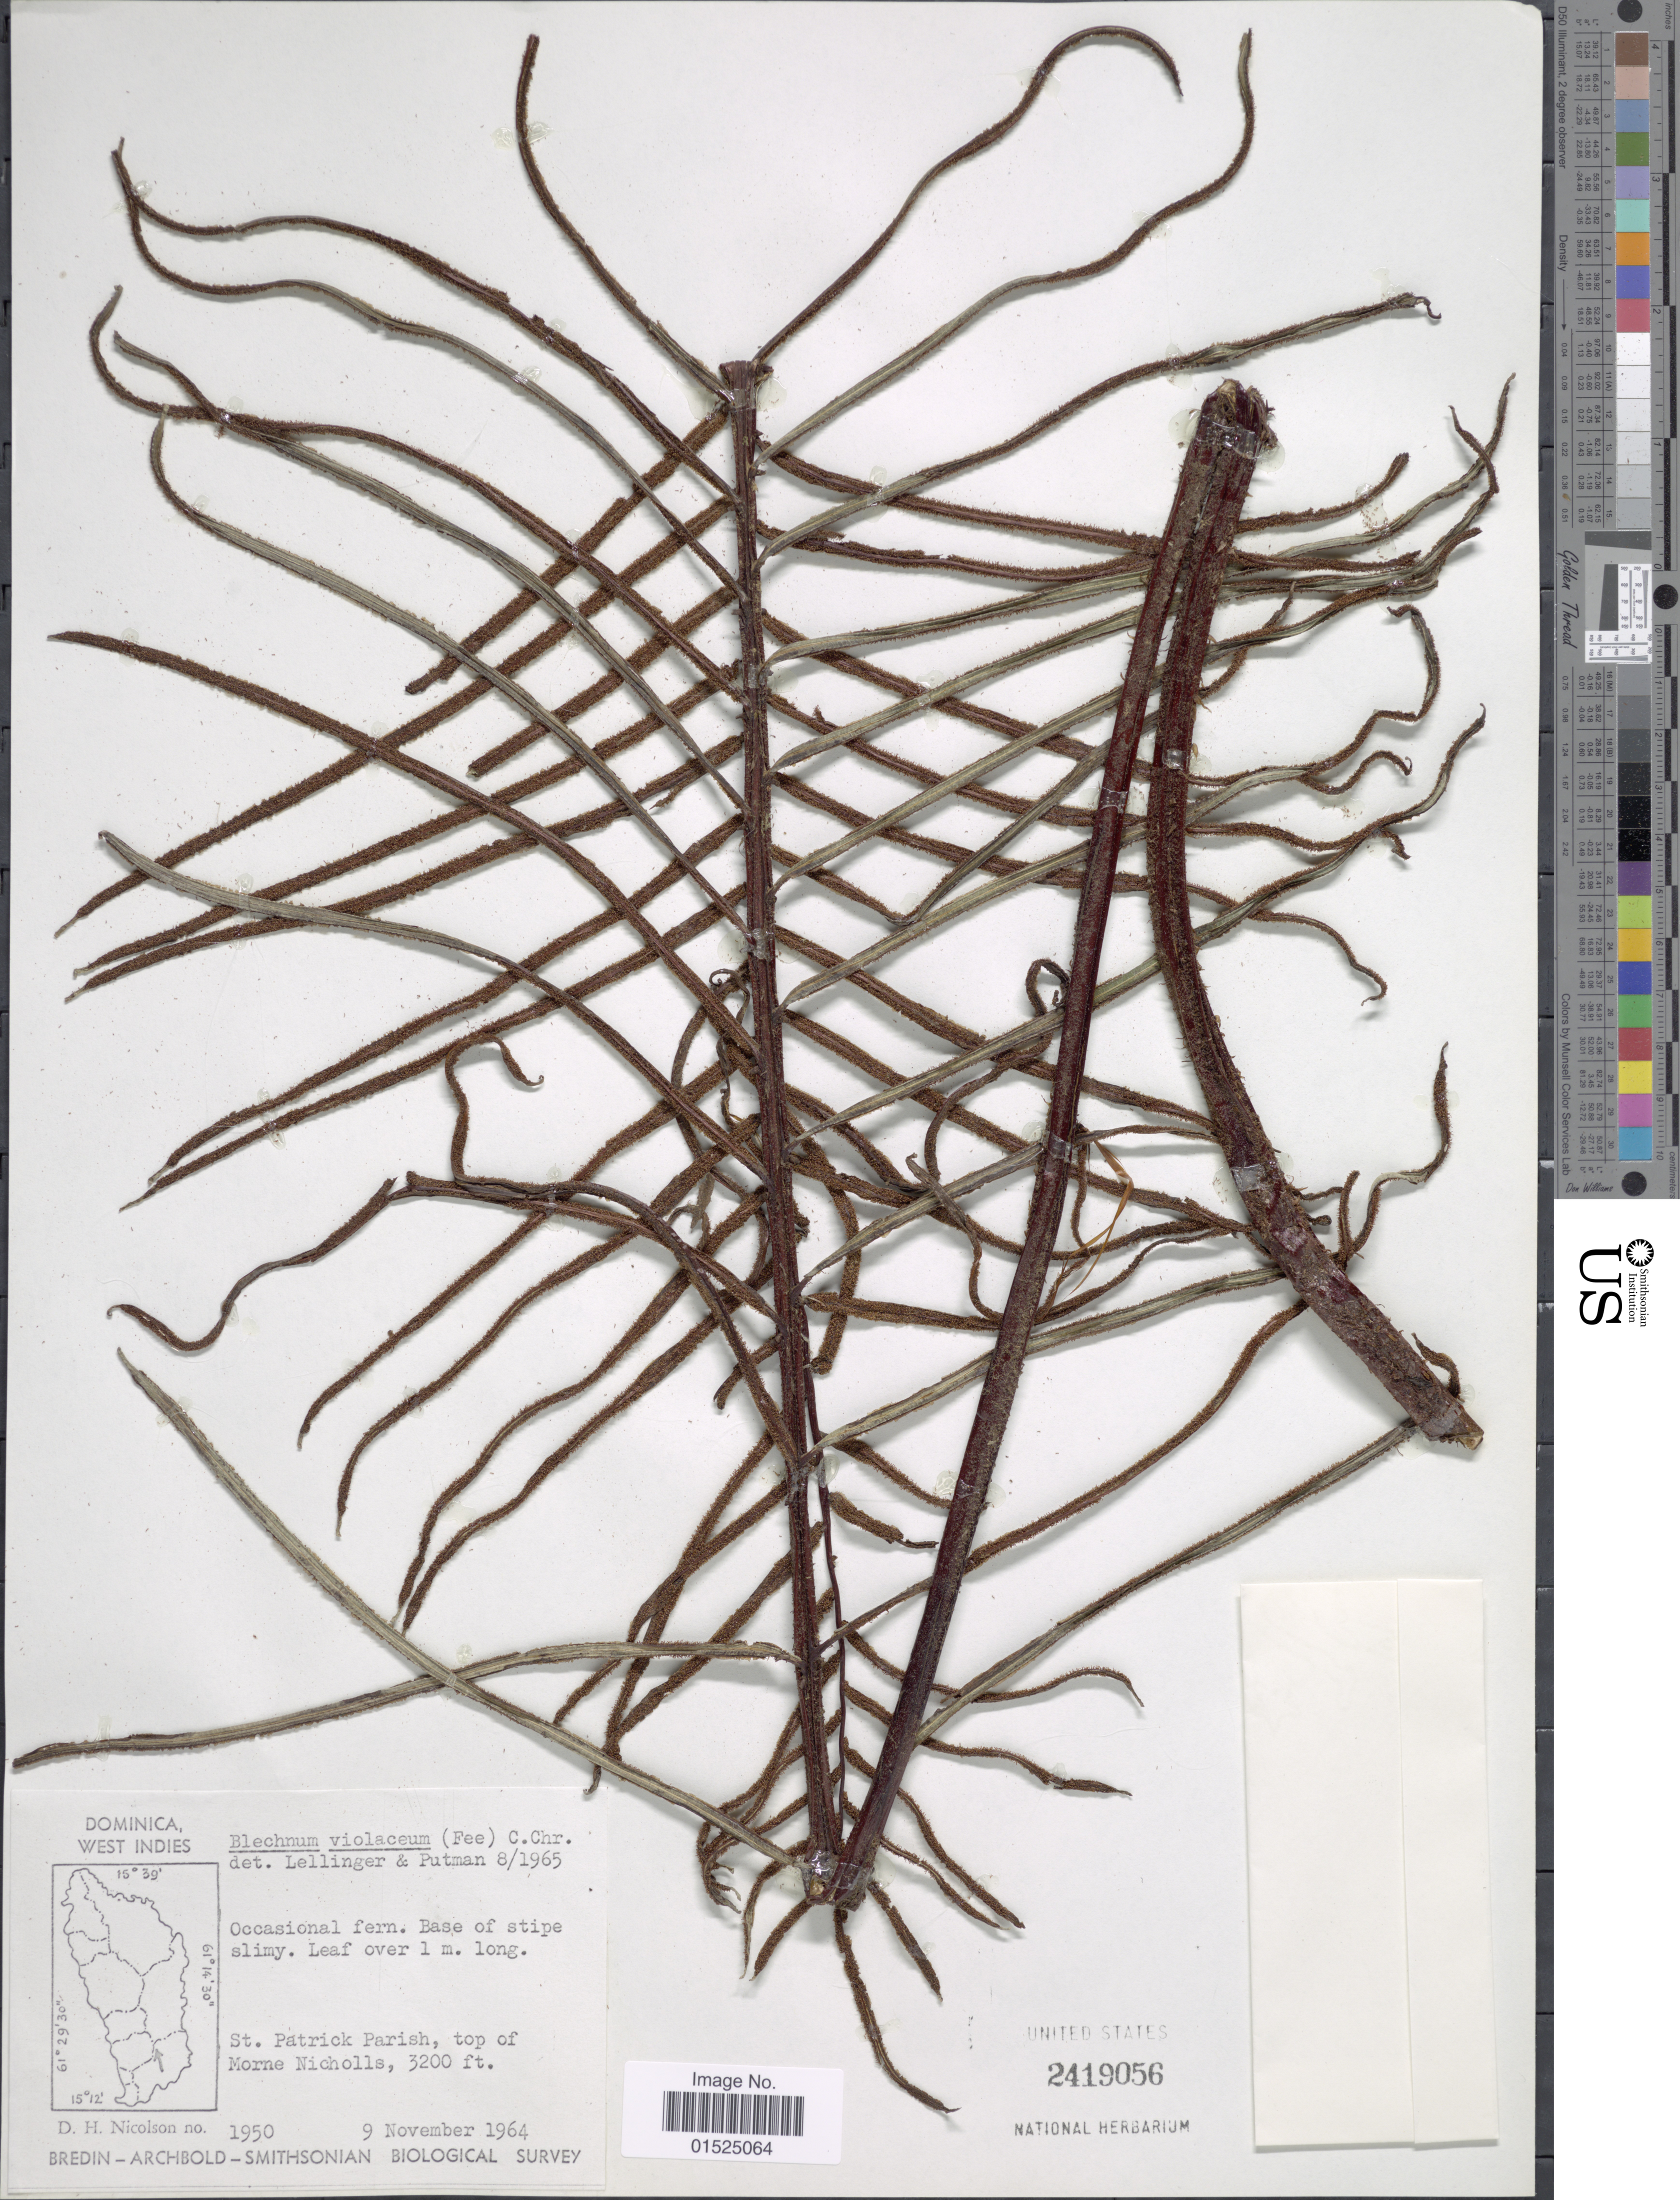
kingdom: Plantae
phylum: Tracheophyta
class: Polypodiopsida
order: Polypodiales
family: Blechnaceae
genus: Blechnum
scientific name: Blechnum violaceum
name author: (Fée) C. Chr.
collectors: D. H. Nicolson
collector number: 1950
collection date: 1964-11-09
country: Dominica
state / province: St. Patrick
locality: Top of the Morne NIcholls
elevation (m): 975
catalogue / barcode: US 2419056